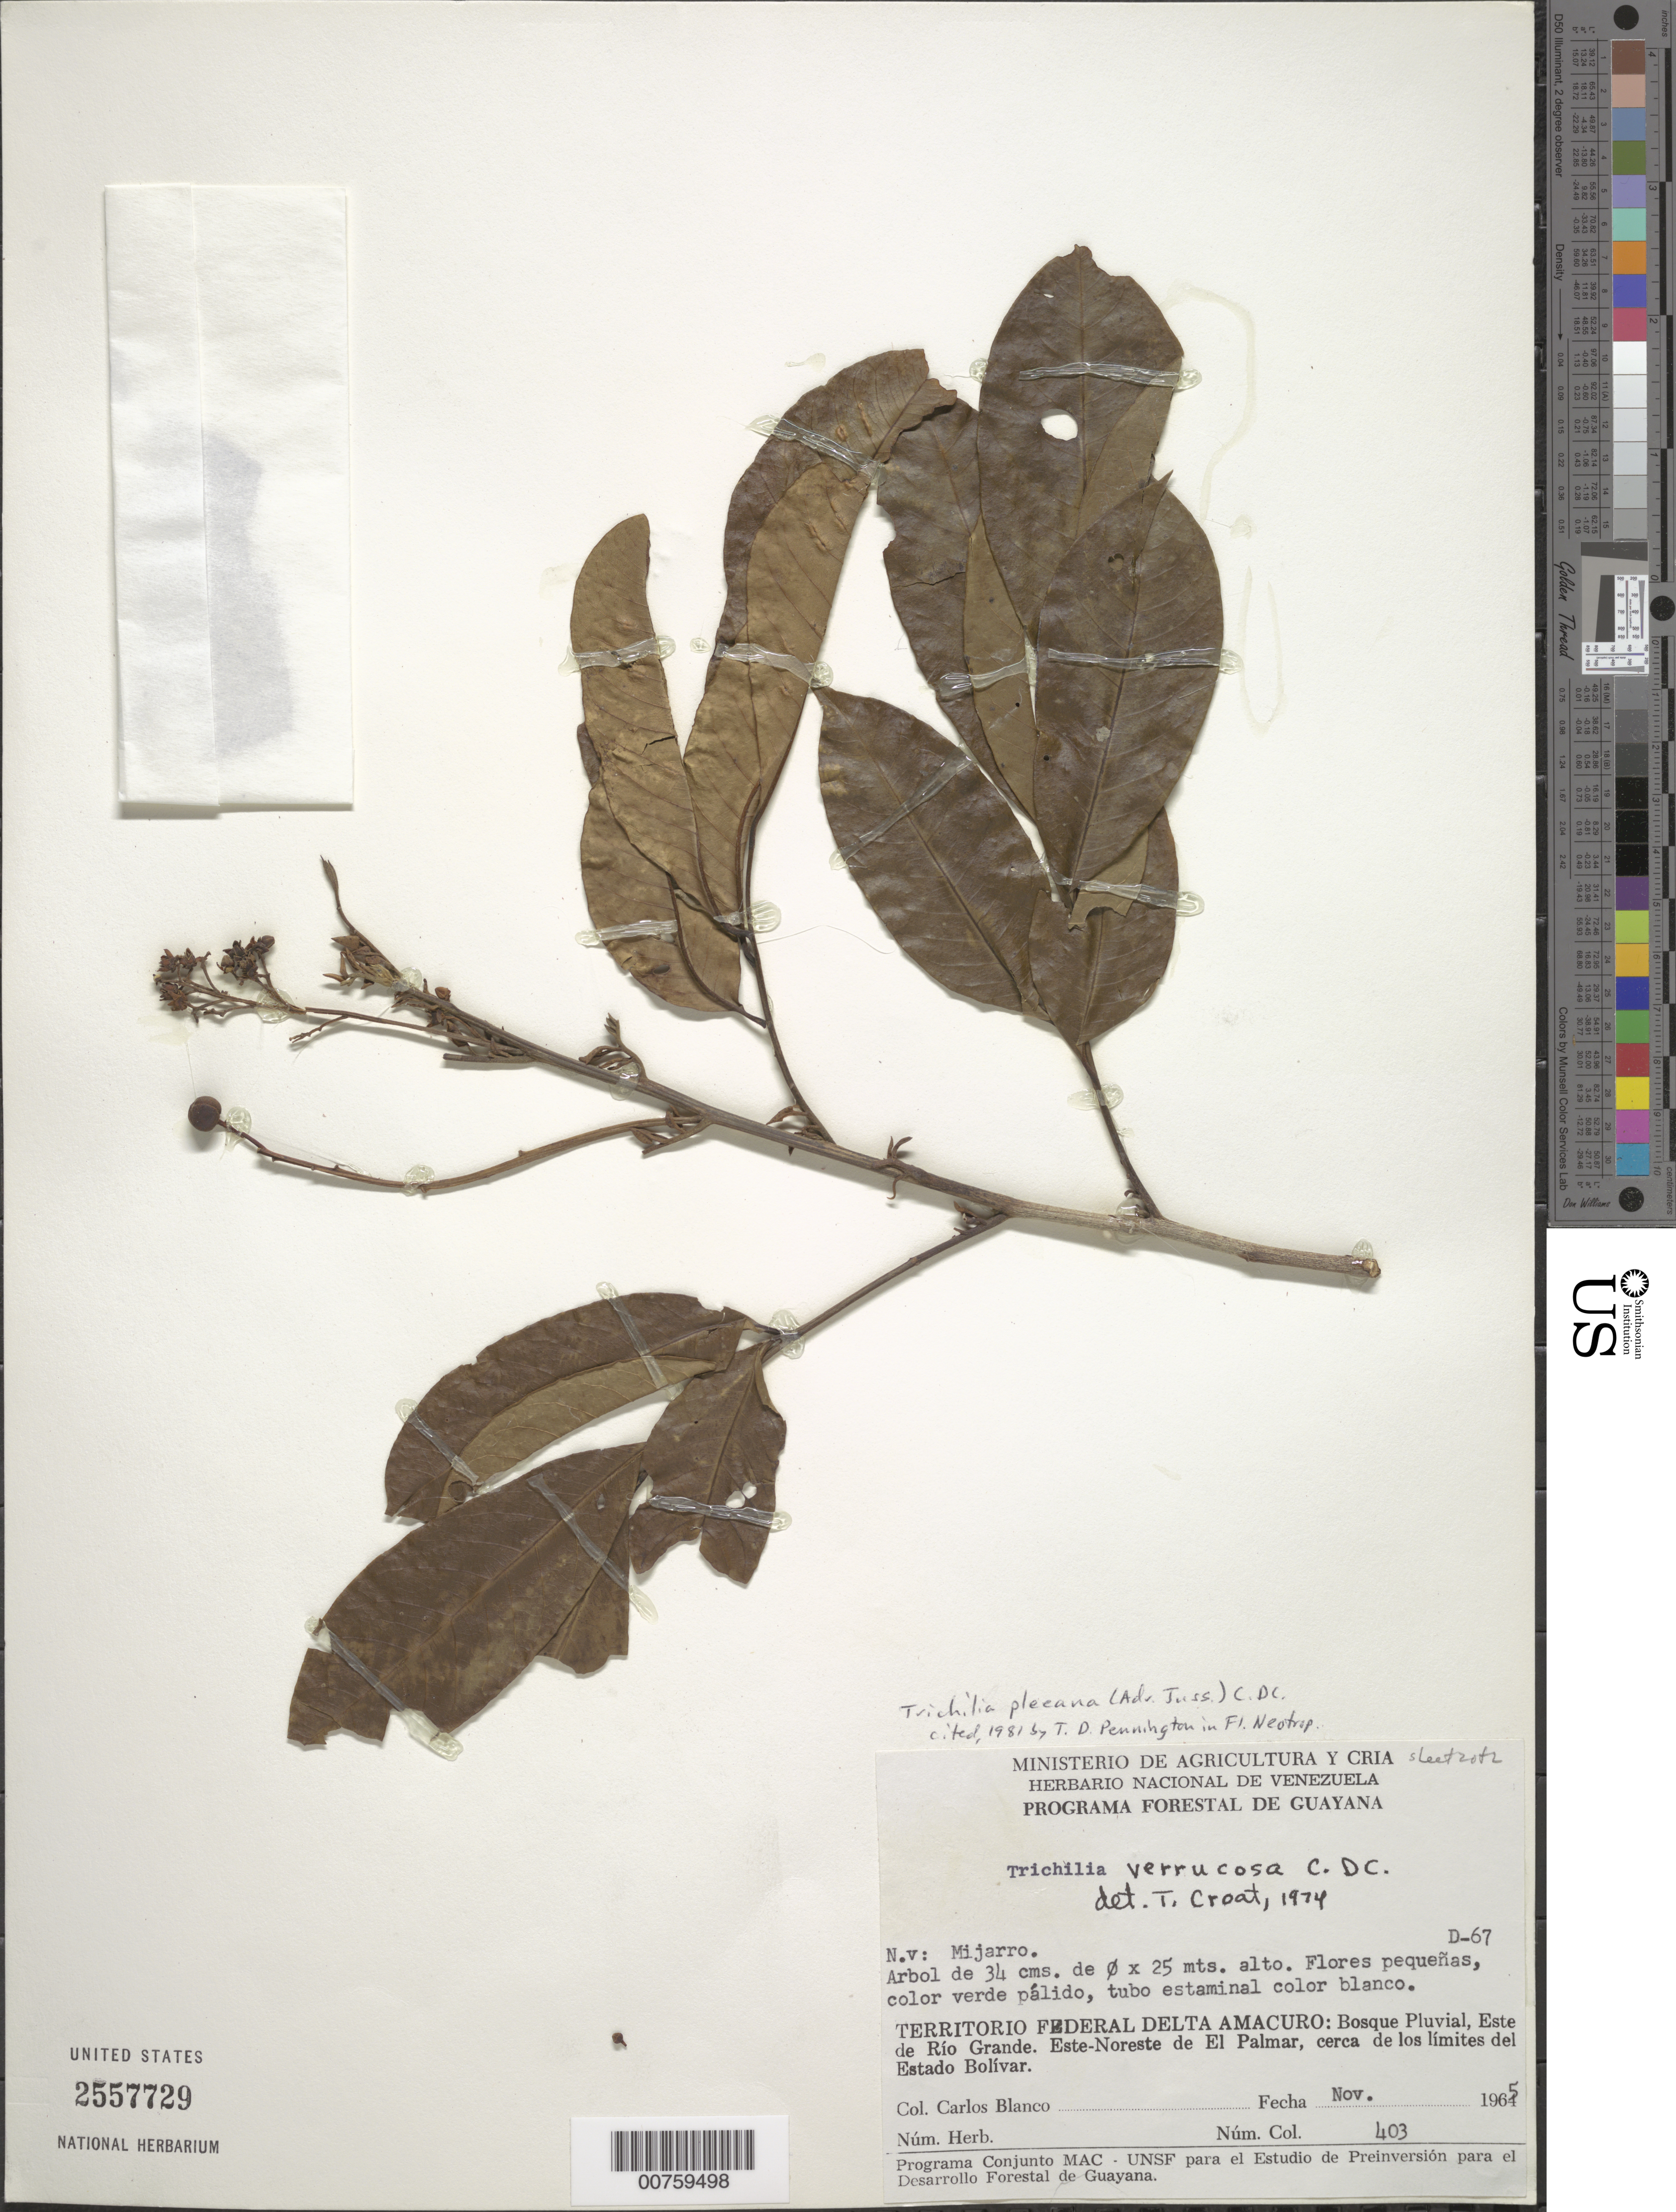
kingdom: Plantae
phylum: Tracheophyta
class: Magnoliopsida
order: Sapindales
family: Meliaceae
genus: Trichilia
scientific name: Trichilia pleeana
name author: (A. Juss.) C. DC.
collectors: C. Blanco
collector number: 403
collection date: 1965-11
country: Venezuela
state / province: Delta Amacuro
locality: Territorio Federal Delta Amacuro: Bosque Pluvial, Este de Río Grande. Este-Noreste de El Palmar, cerca de los límites del Estado Bolívar.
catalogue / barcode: US 2557729